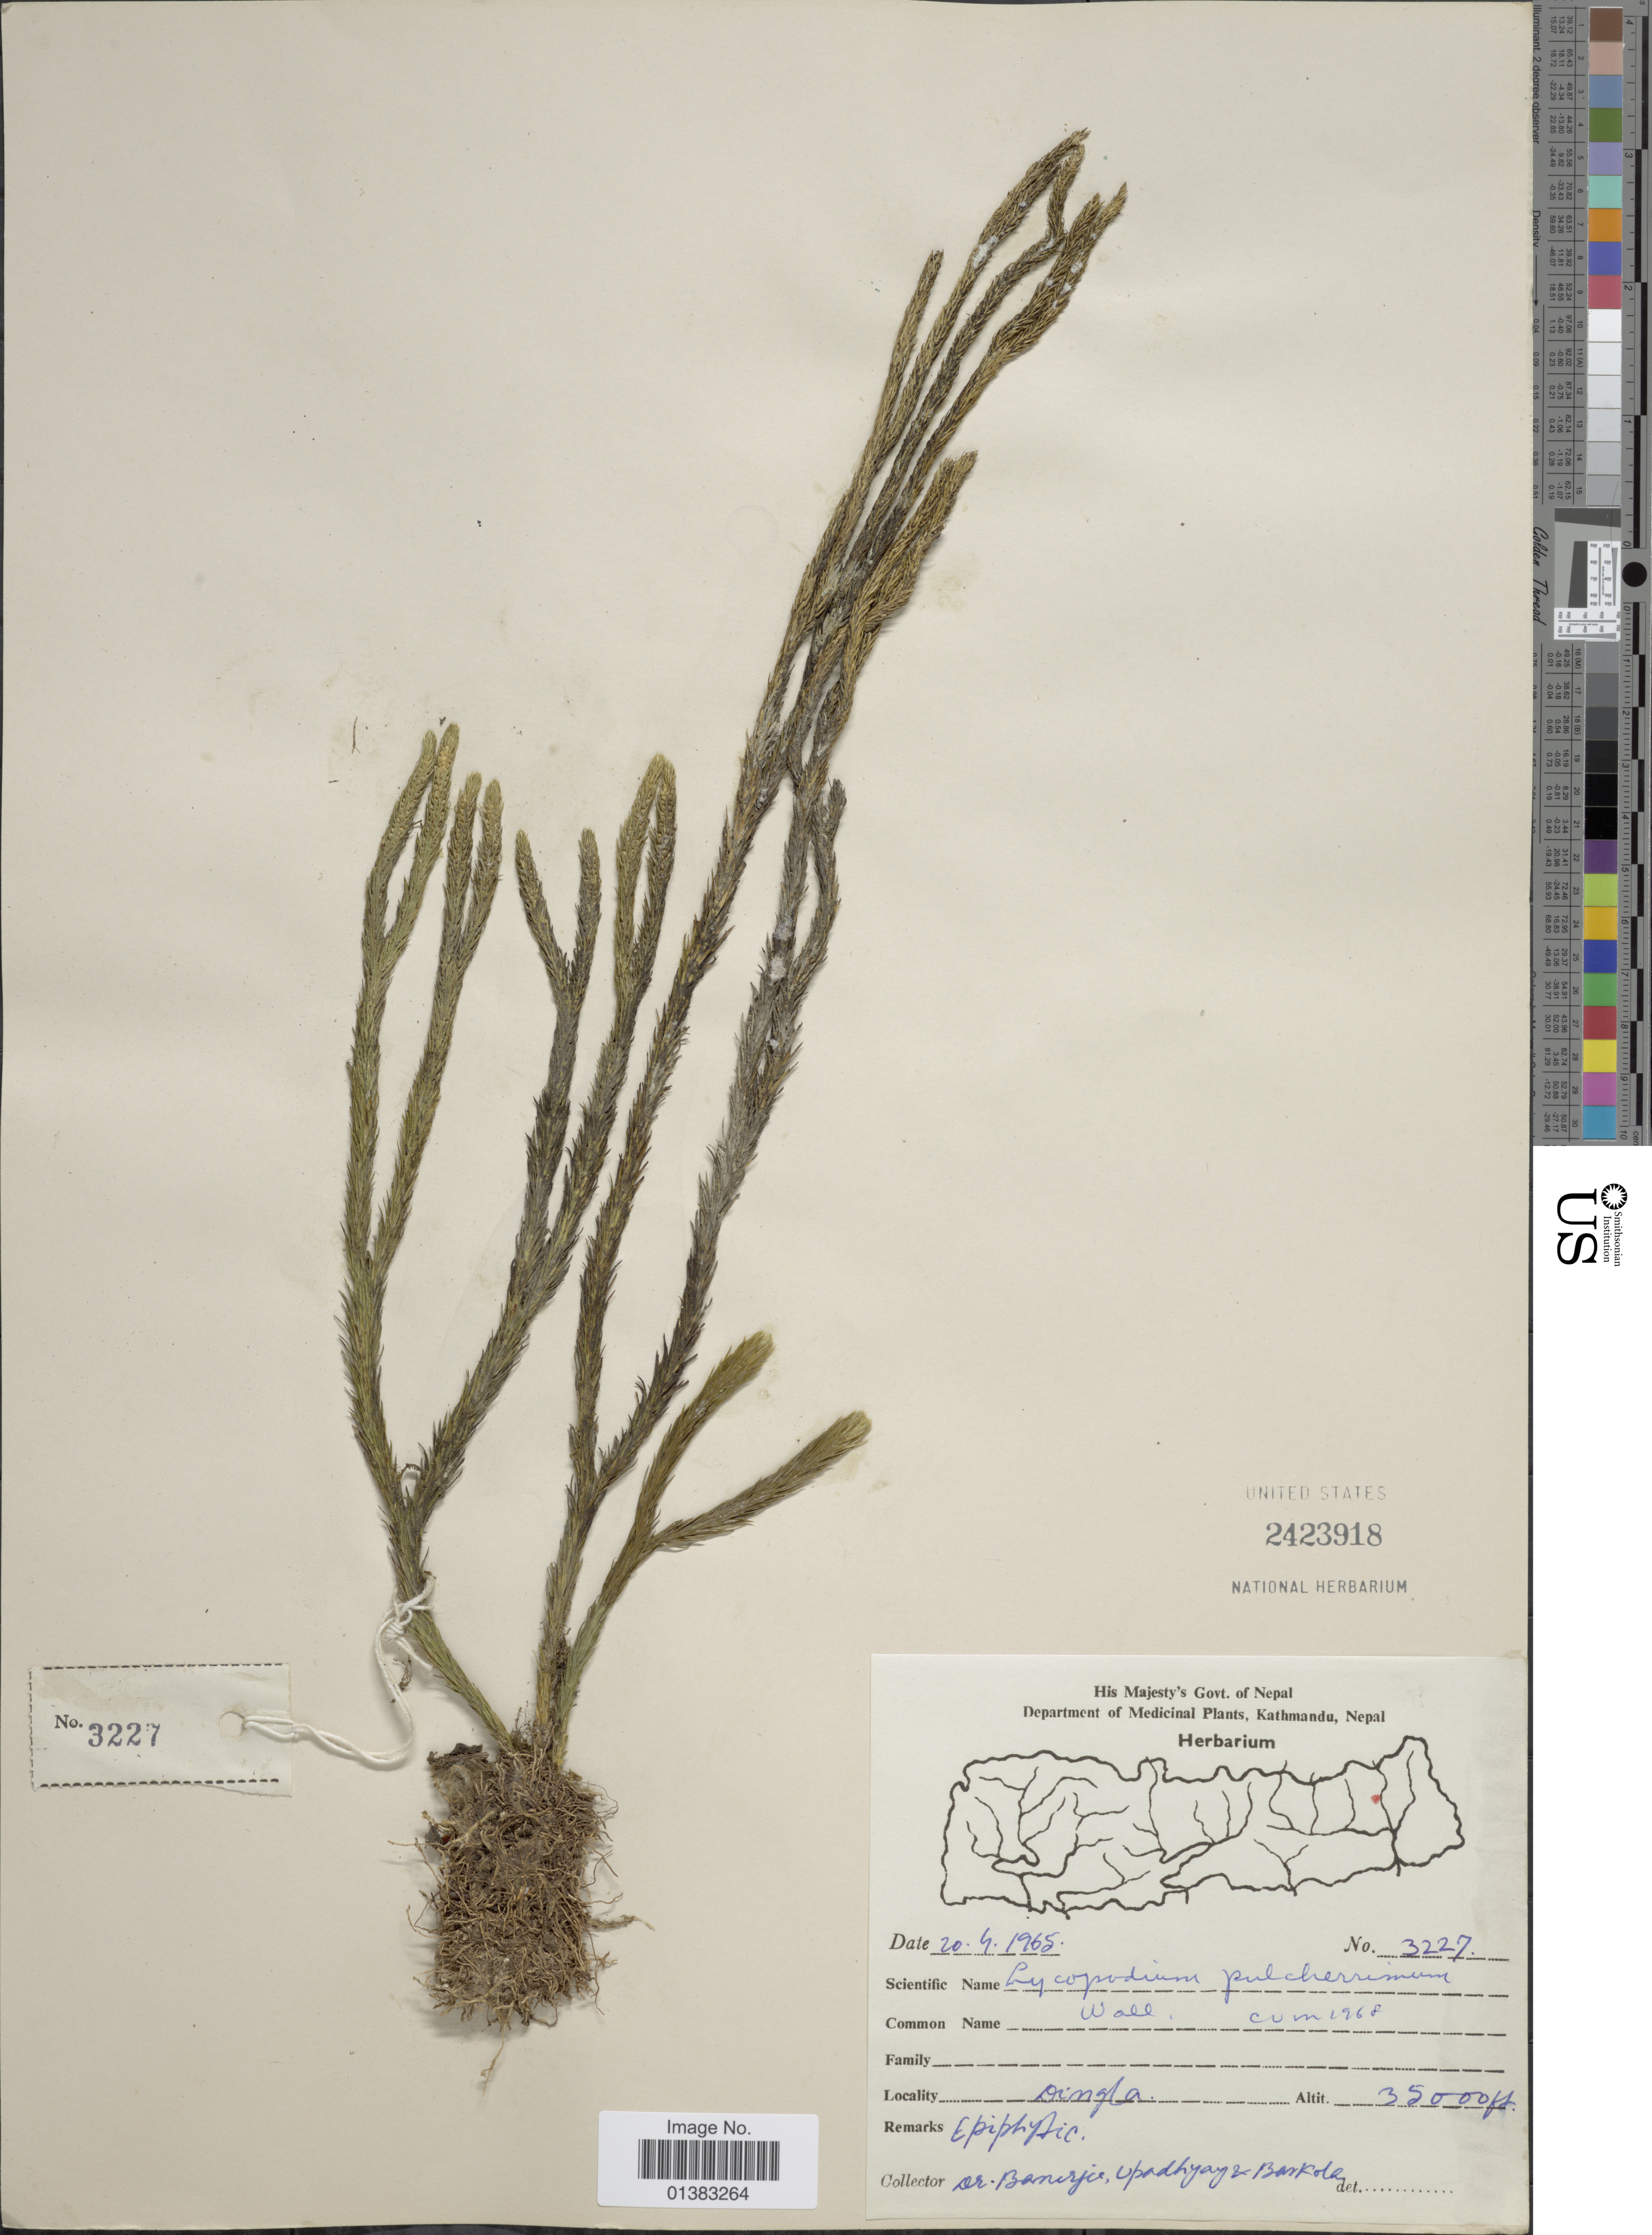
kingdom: Plantae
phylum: Tracheophyta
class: Lycopodiopsida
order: Lycopodiales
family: Lycopodiaceae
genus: Phlegmariurus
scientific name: Phlegmariurus pulcherrimus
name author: (Hook. & Grev.) Á. Löve & D. Löve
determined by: Field, A. R.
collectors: -. Banerjee, Upadhyay, -- & Baskola, --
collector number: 3227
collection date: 1965-04-20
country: Nepal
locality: Dingla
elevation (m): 10668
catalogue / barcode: US 2423918